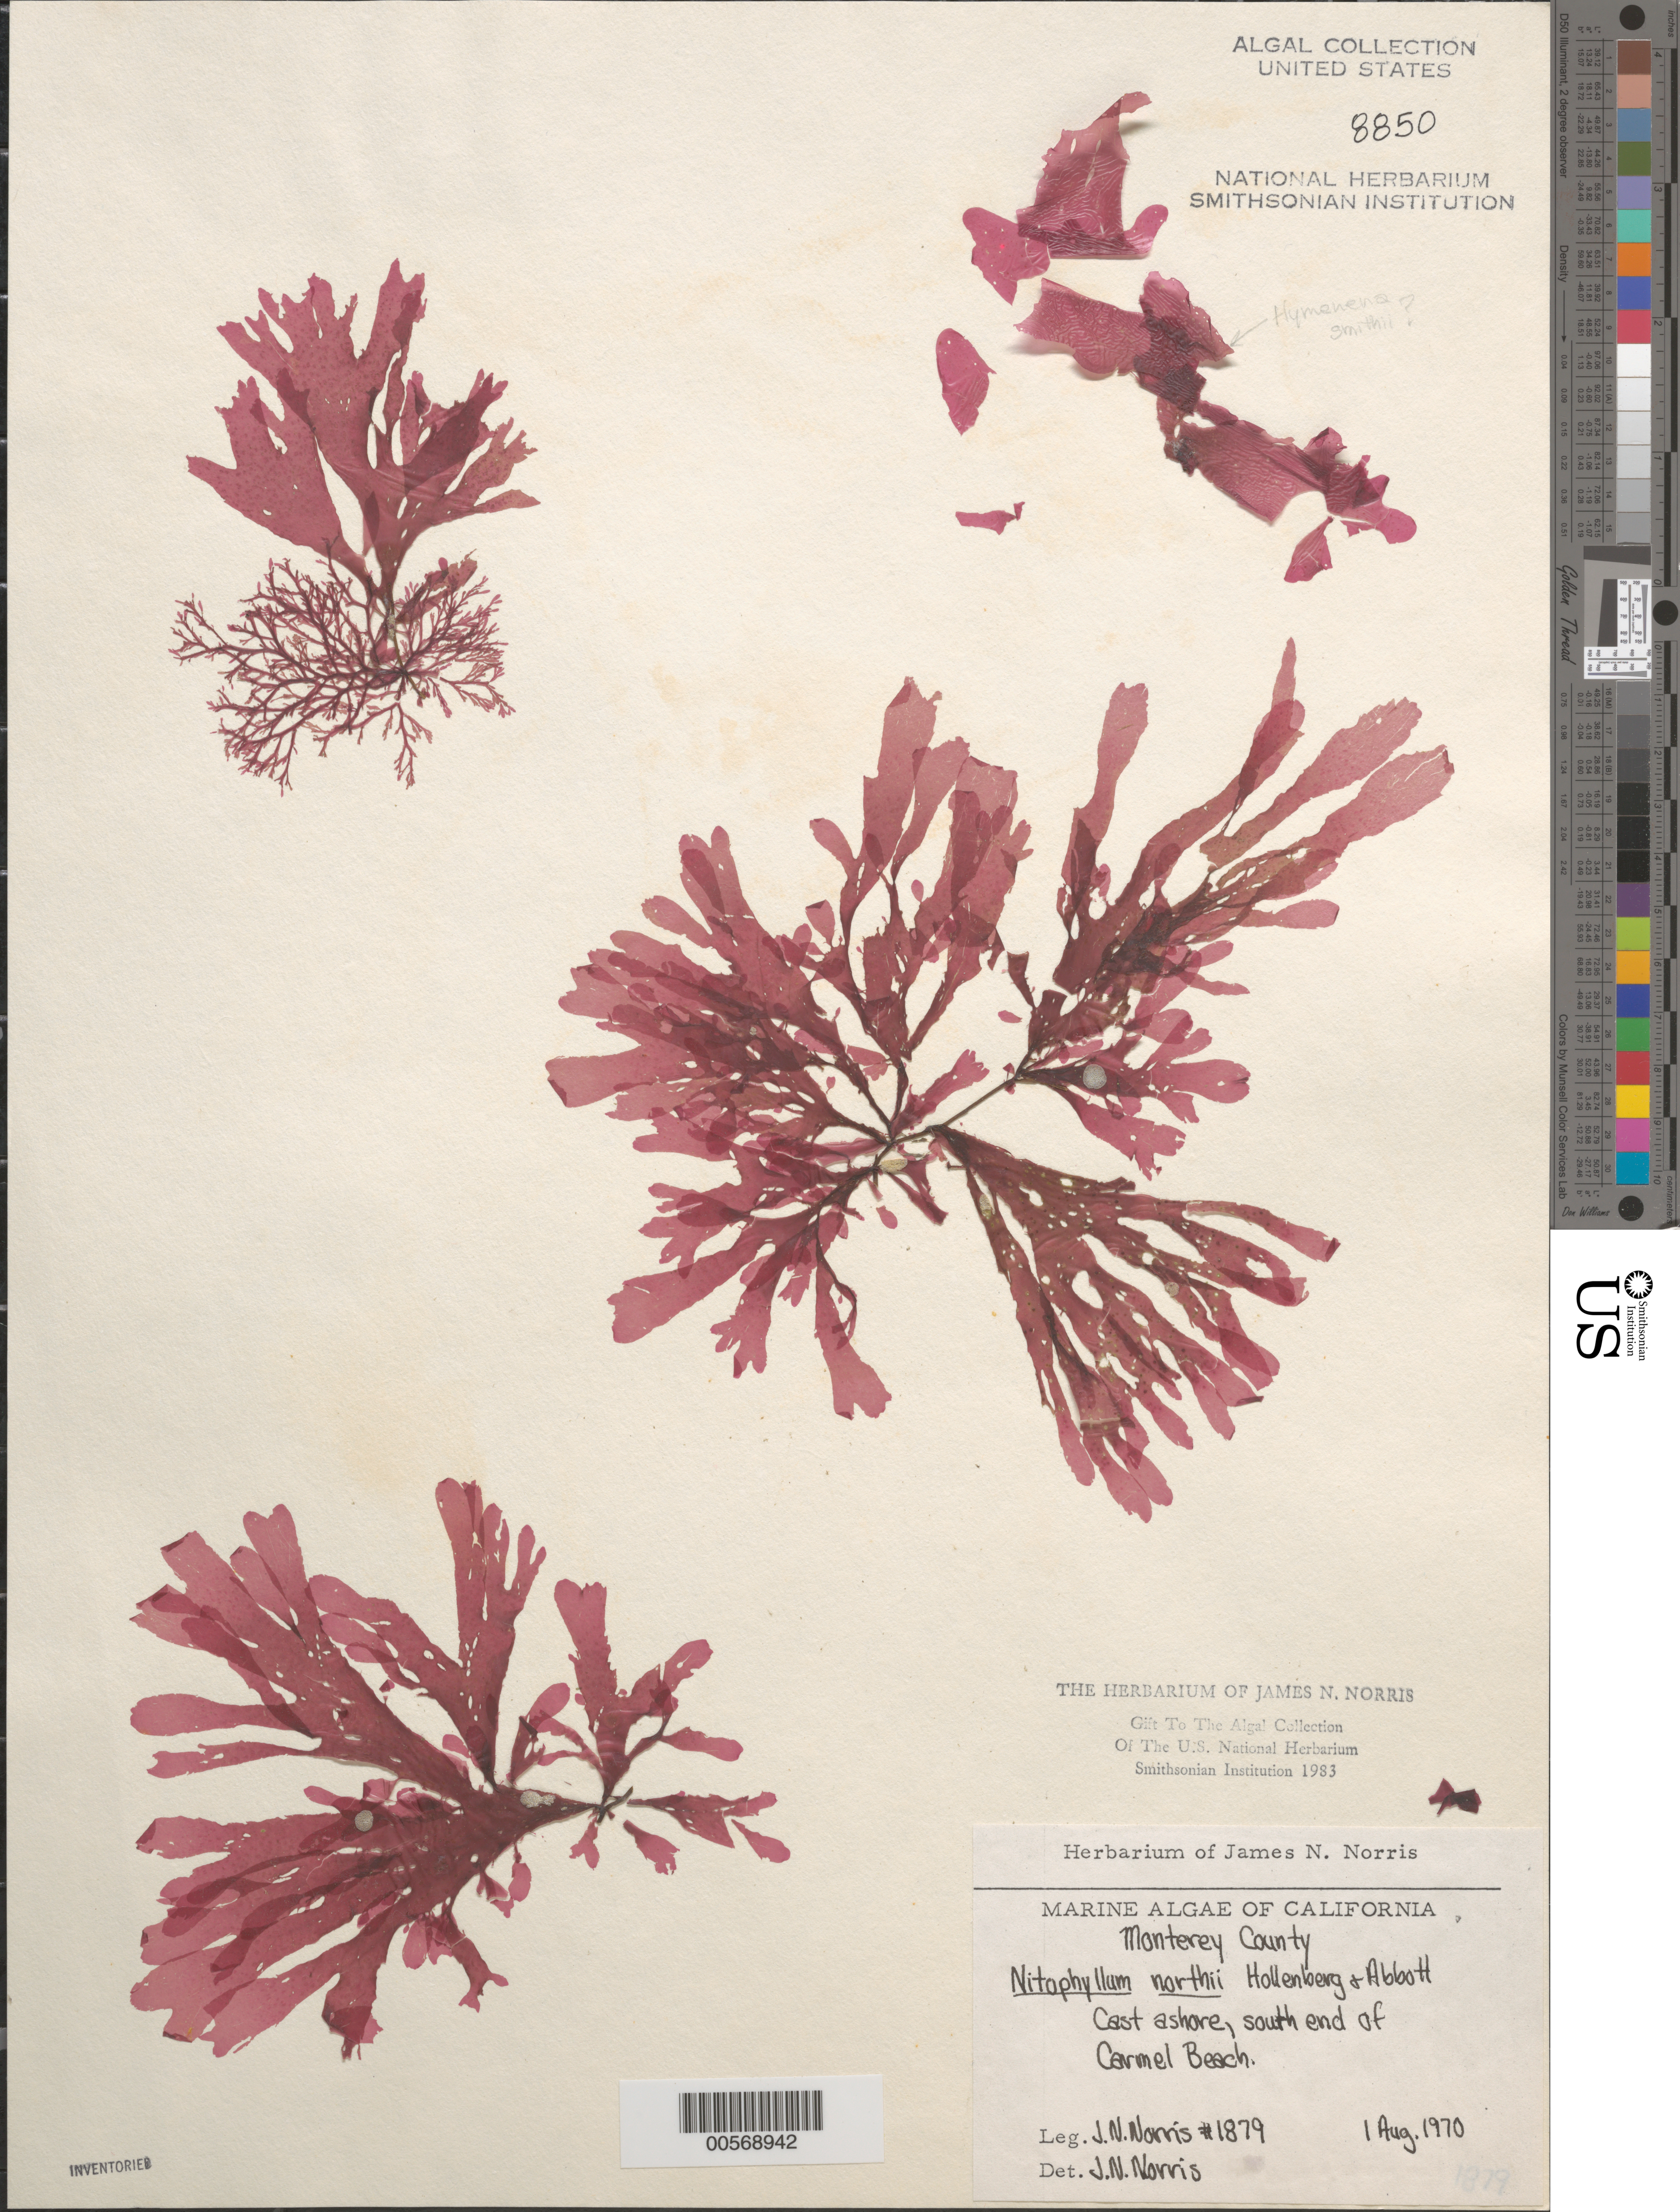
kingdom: Plantae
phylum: Rhodophyta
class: Florideophyceae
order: Ceramiales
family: Delesseriaceae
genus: Nitophyllum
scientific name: Nitophyllum northii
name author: Hollenb. & I.A. Abbott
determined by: Norris, James N.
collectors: J. N. Norris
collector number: JN-1879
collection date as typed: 01 Aug 1970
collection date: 1970-08-01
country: United States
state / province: California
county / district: Monterey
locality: Carmel Beach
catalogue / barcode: US 8850